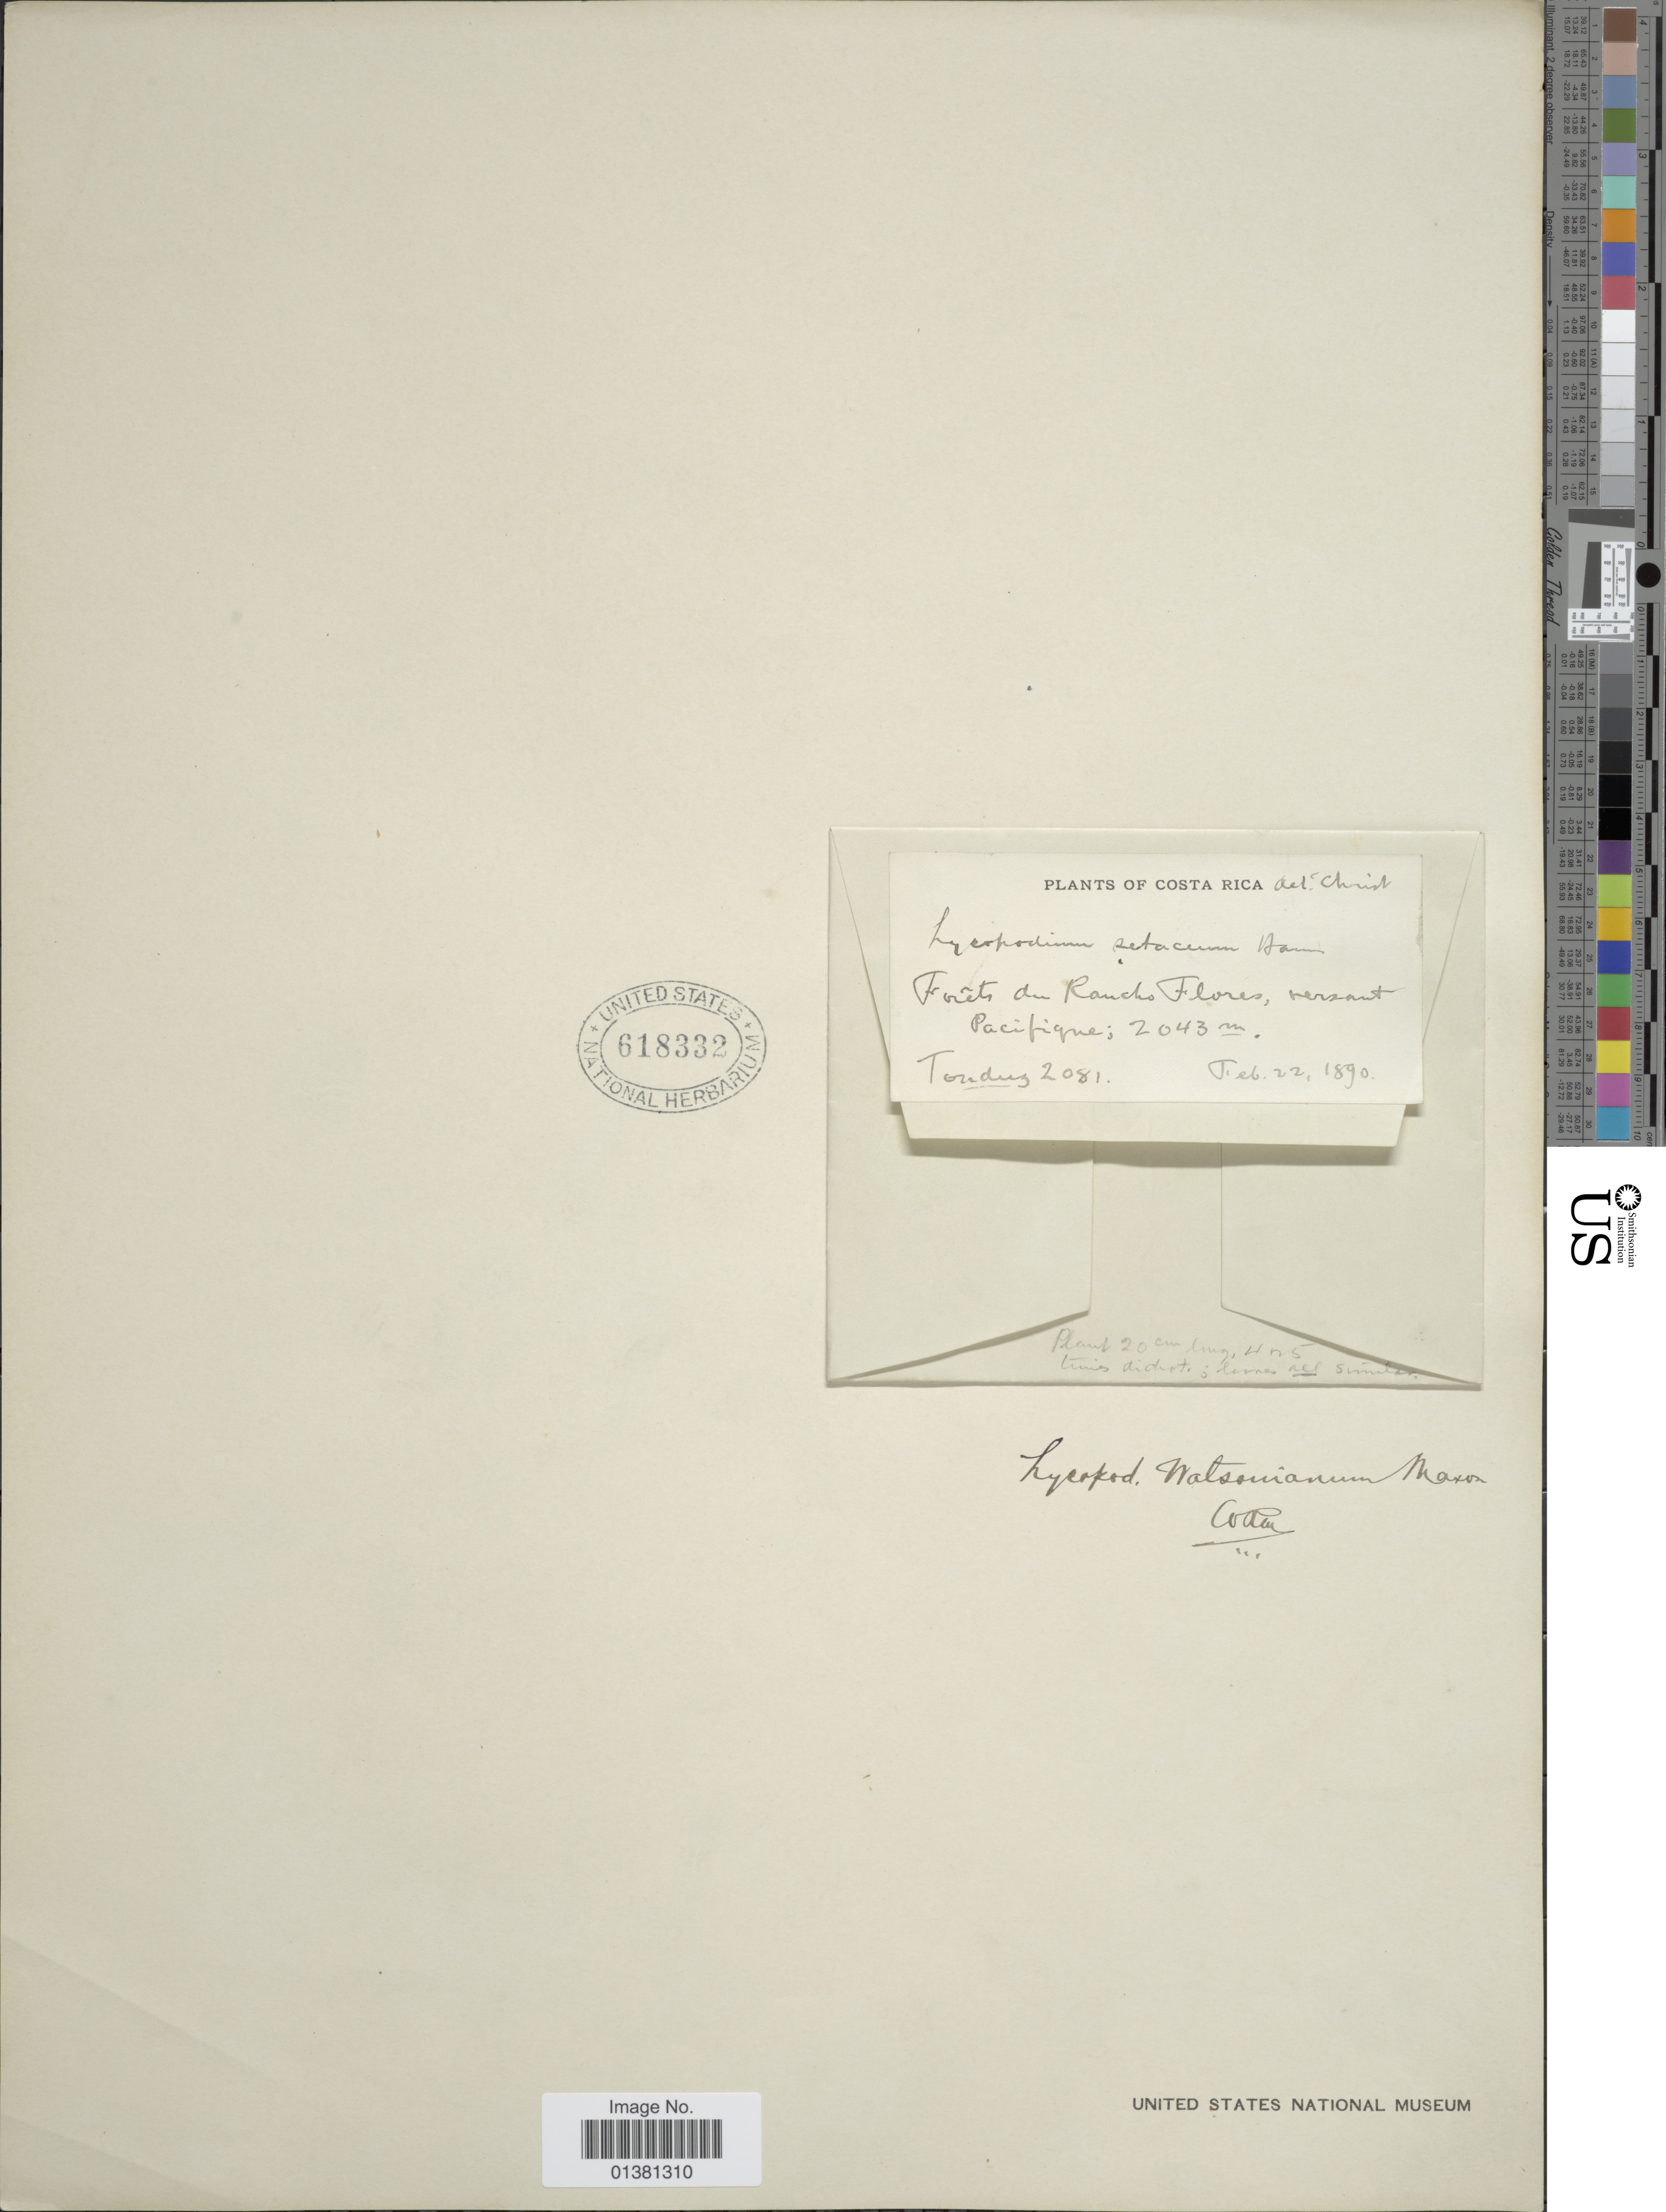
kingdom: Plantae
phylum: Tracheophyta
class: Lycopodiopsida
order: Lycopodiales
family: Lycopodiaceae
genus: Phlegmariurus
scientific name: Phlegmariurus watsonianus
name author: (Maxon) B. Øllg.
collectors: A. Tonduz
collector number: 2081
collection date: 1890-02-22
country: Costa Rica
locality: Forêts du Rancho Flores, versant Pacifique.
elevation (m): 2043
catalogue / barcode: US 618332